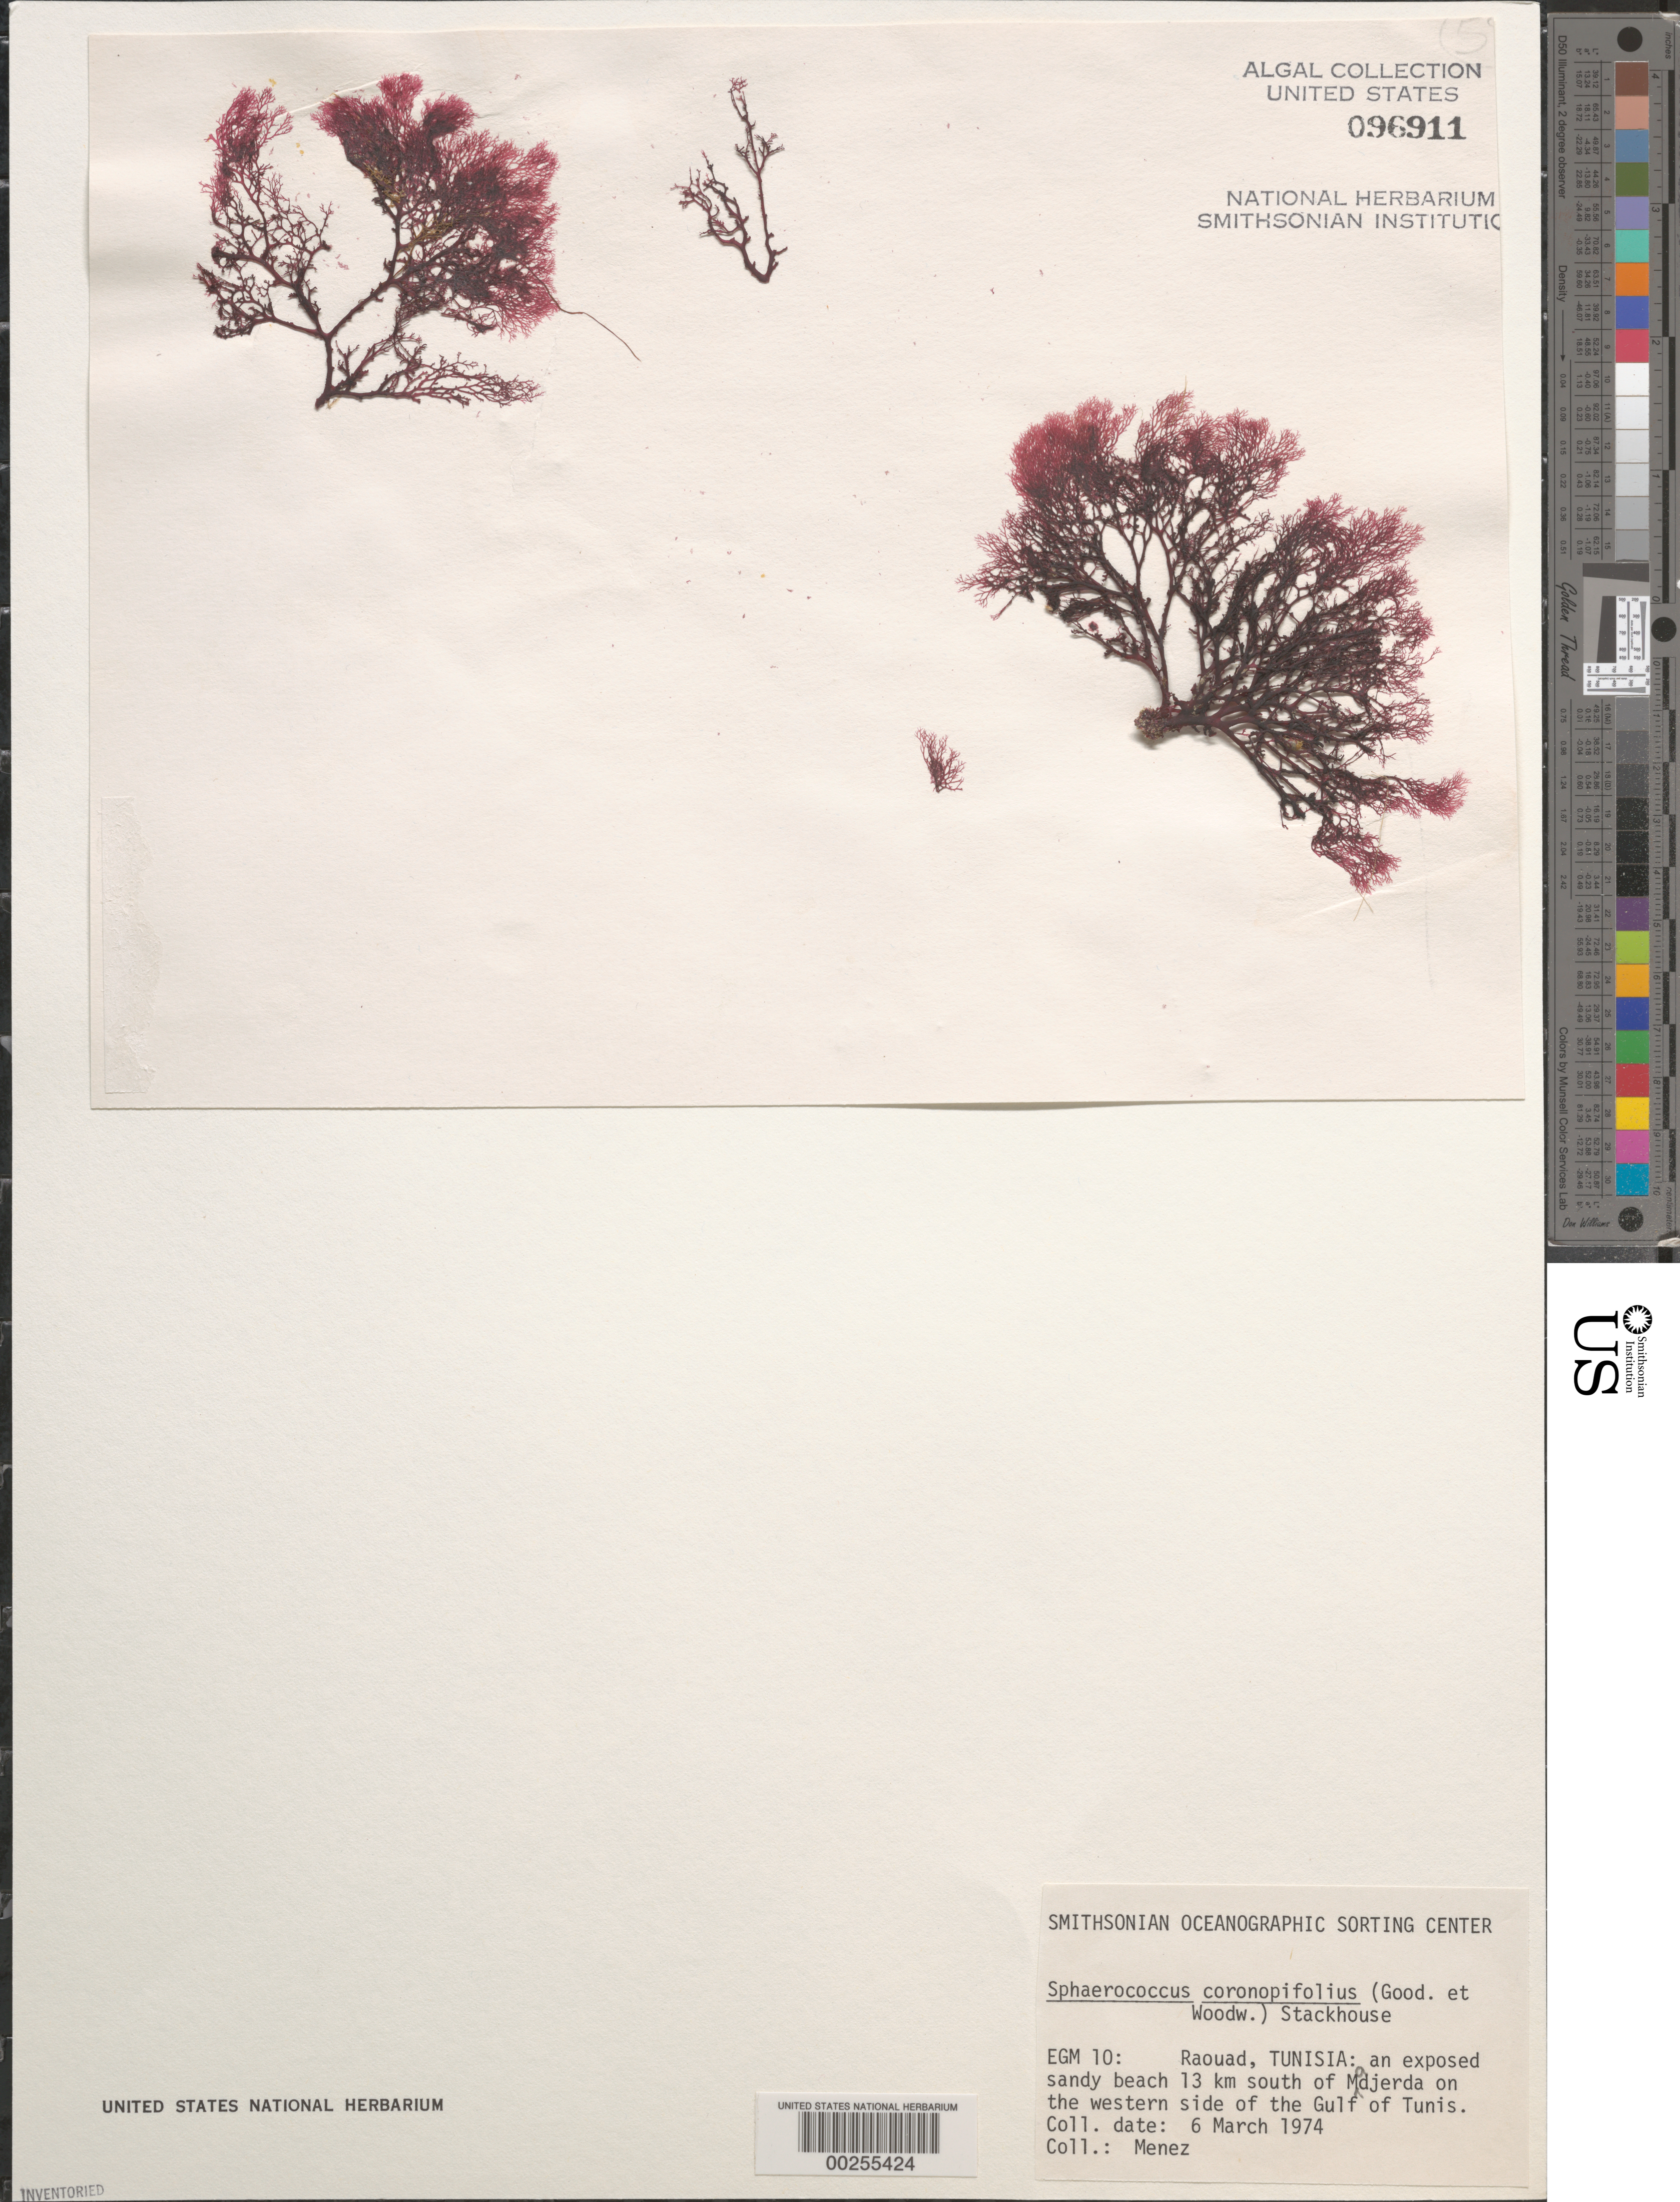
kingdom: Plantae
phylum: Rhodophyta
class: Florideophyceae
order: Gigartinales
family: Sphaerococcaceae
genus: Sphaerococcus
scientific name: Sphaerococcus coronopifolius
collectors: Meñez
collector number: EGM 10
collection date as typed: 06 Mar 1974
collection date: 1974-03-06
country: Tunisia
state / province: Tunis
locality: Raouad, 13 km south of madjerda, gulf of tunis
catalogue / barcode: US 96911